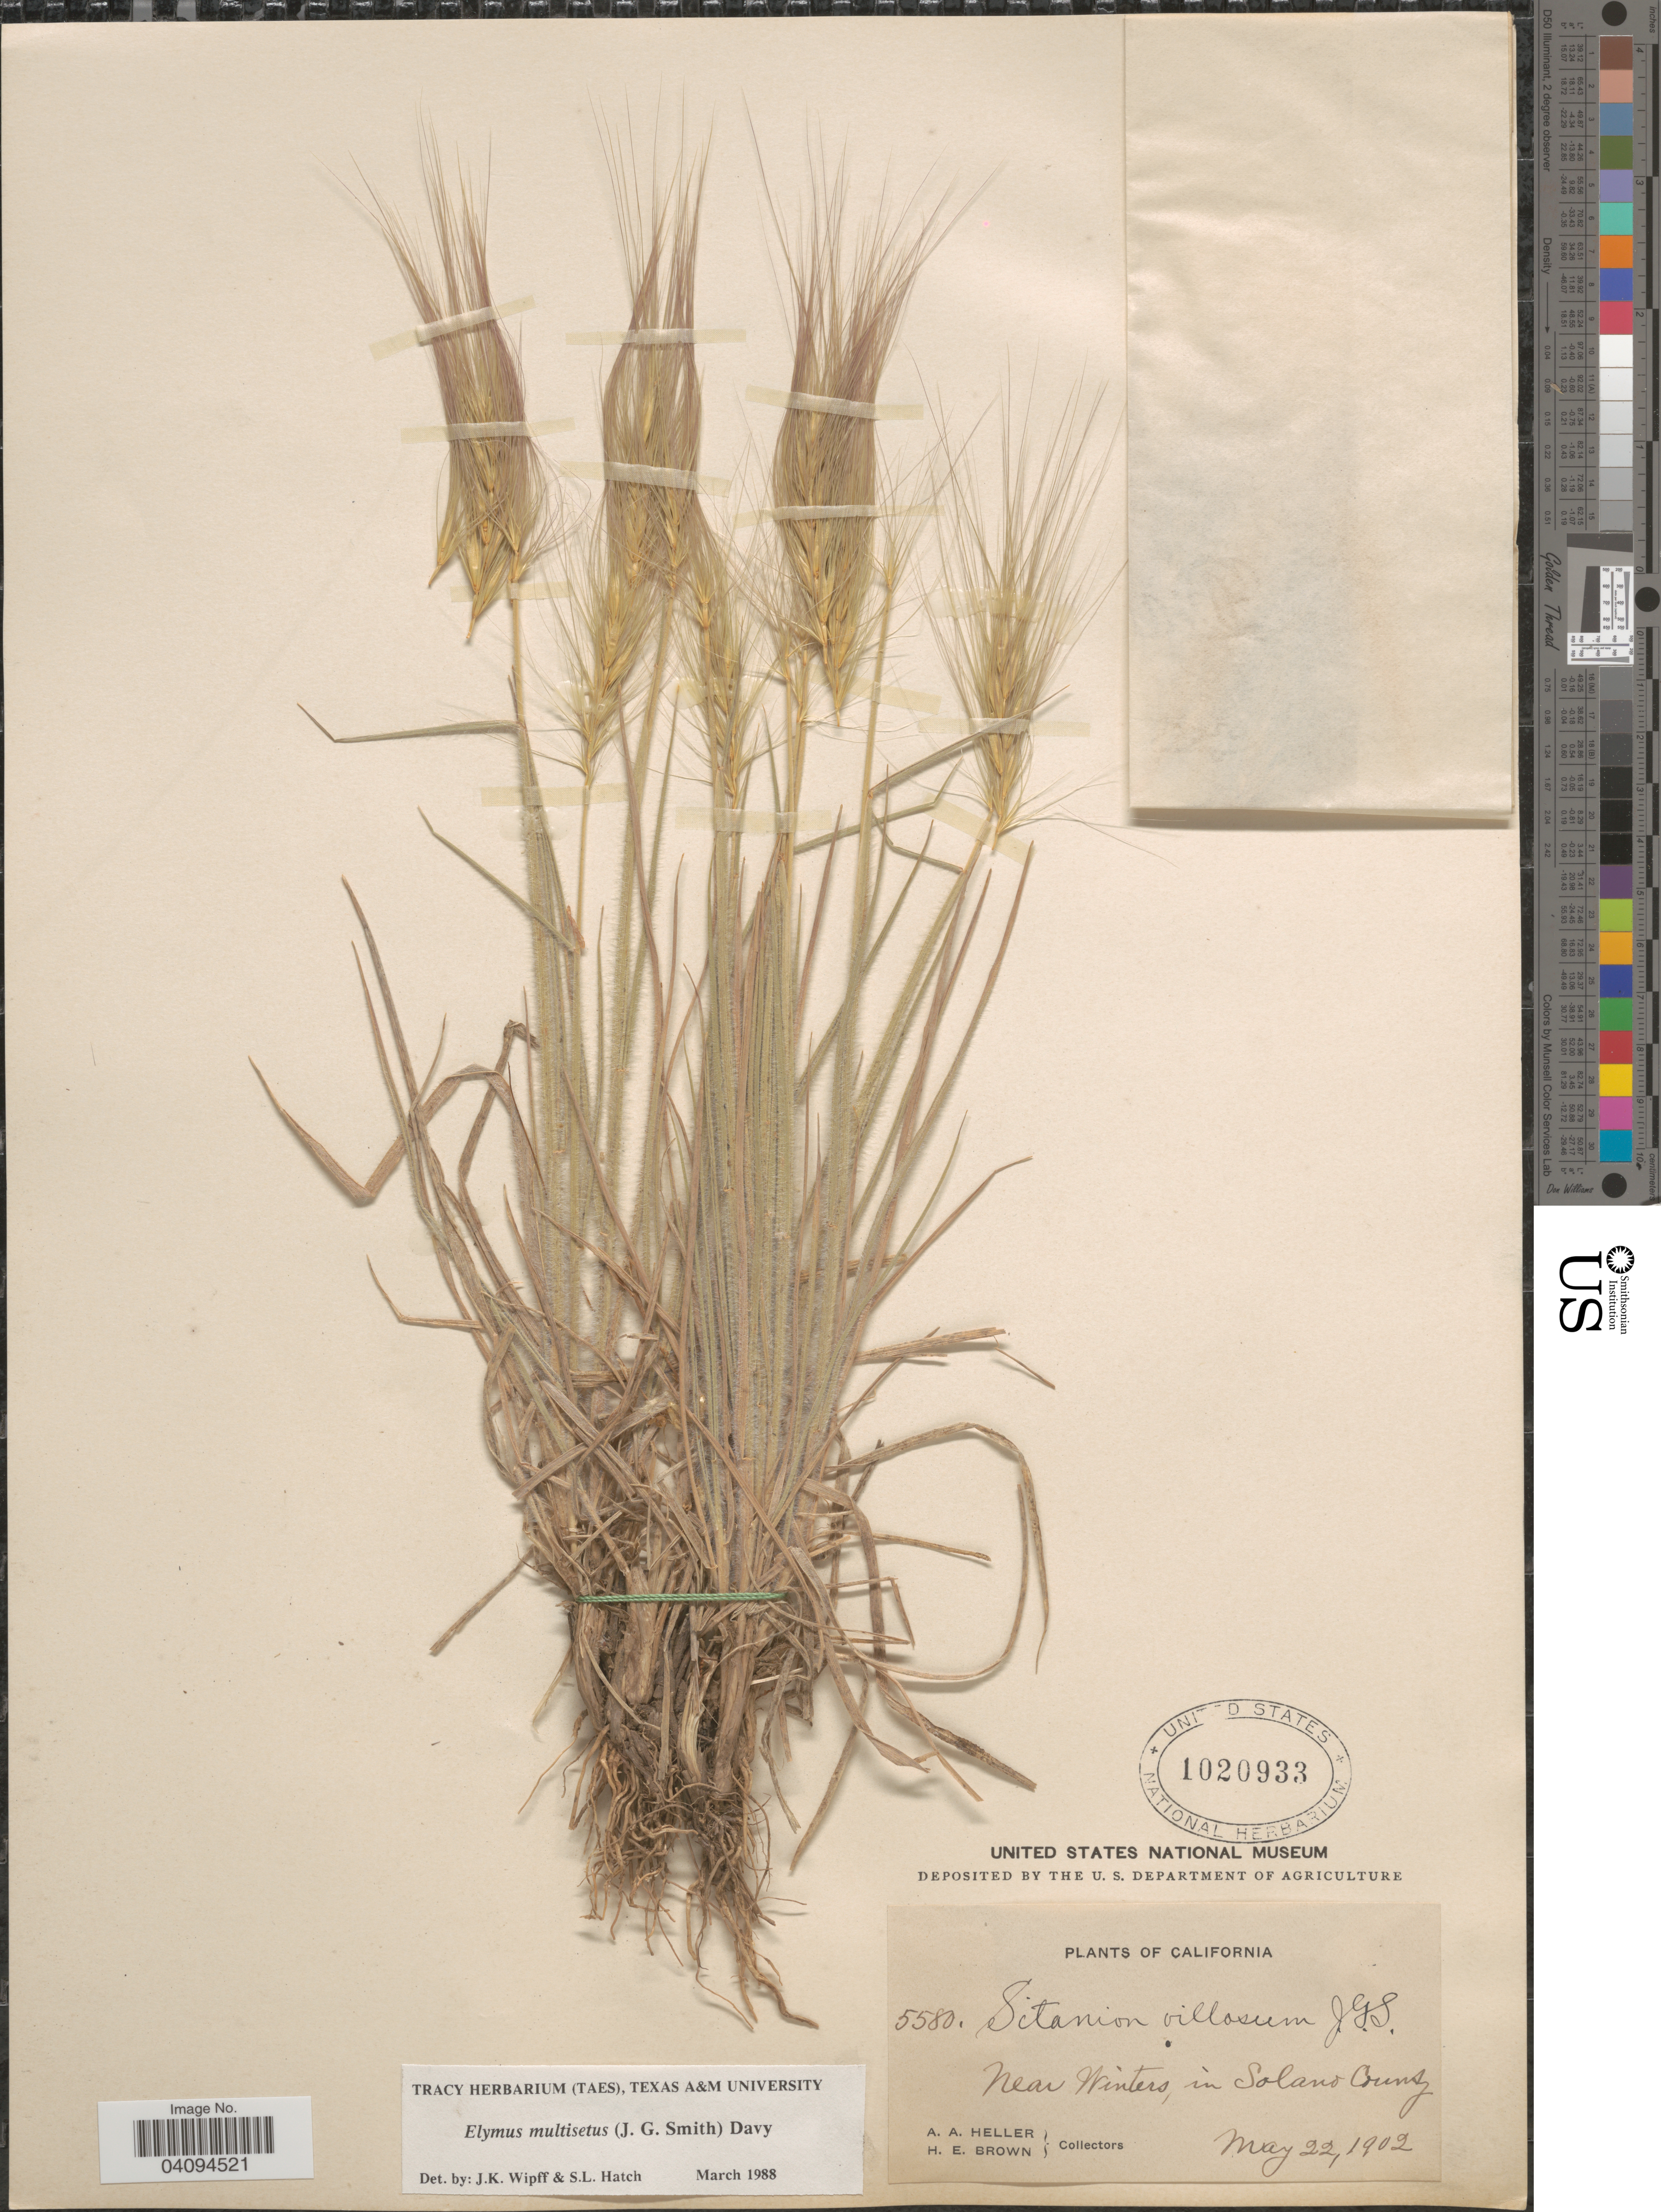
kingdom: Plantae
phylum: Tracheophyta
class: Liliopsida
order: Poales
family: Poaceae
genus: Elymus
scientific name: Elymus multisetus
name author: (J.G. Sm.) Burtt Davy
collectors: A. A. Heller & H. E. Brown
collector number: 5580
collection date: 1902-05-22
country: United States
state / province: California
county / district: Yolo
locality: Near Winters, in Solano County.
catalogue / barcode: US 1020933